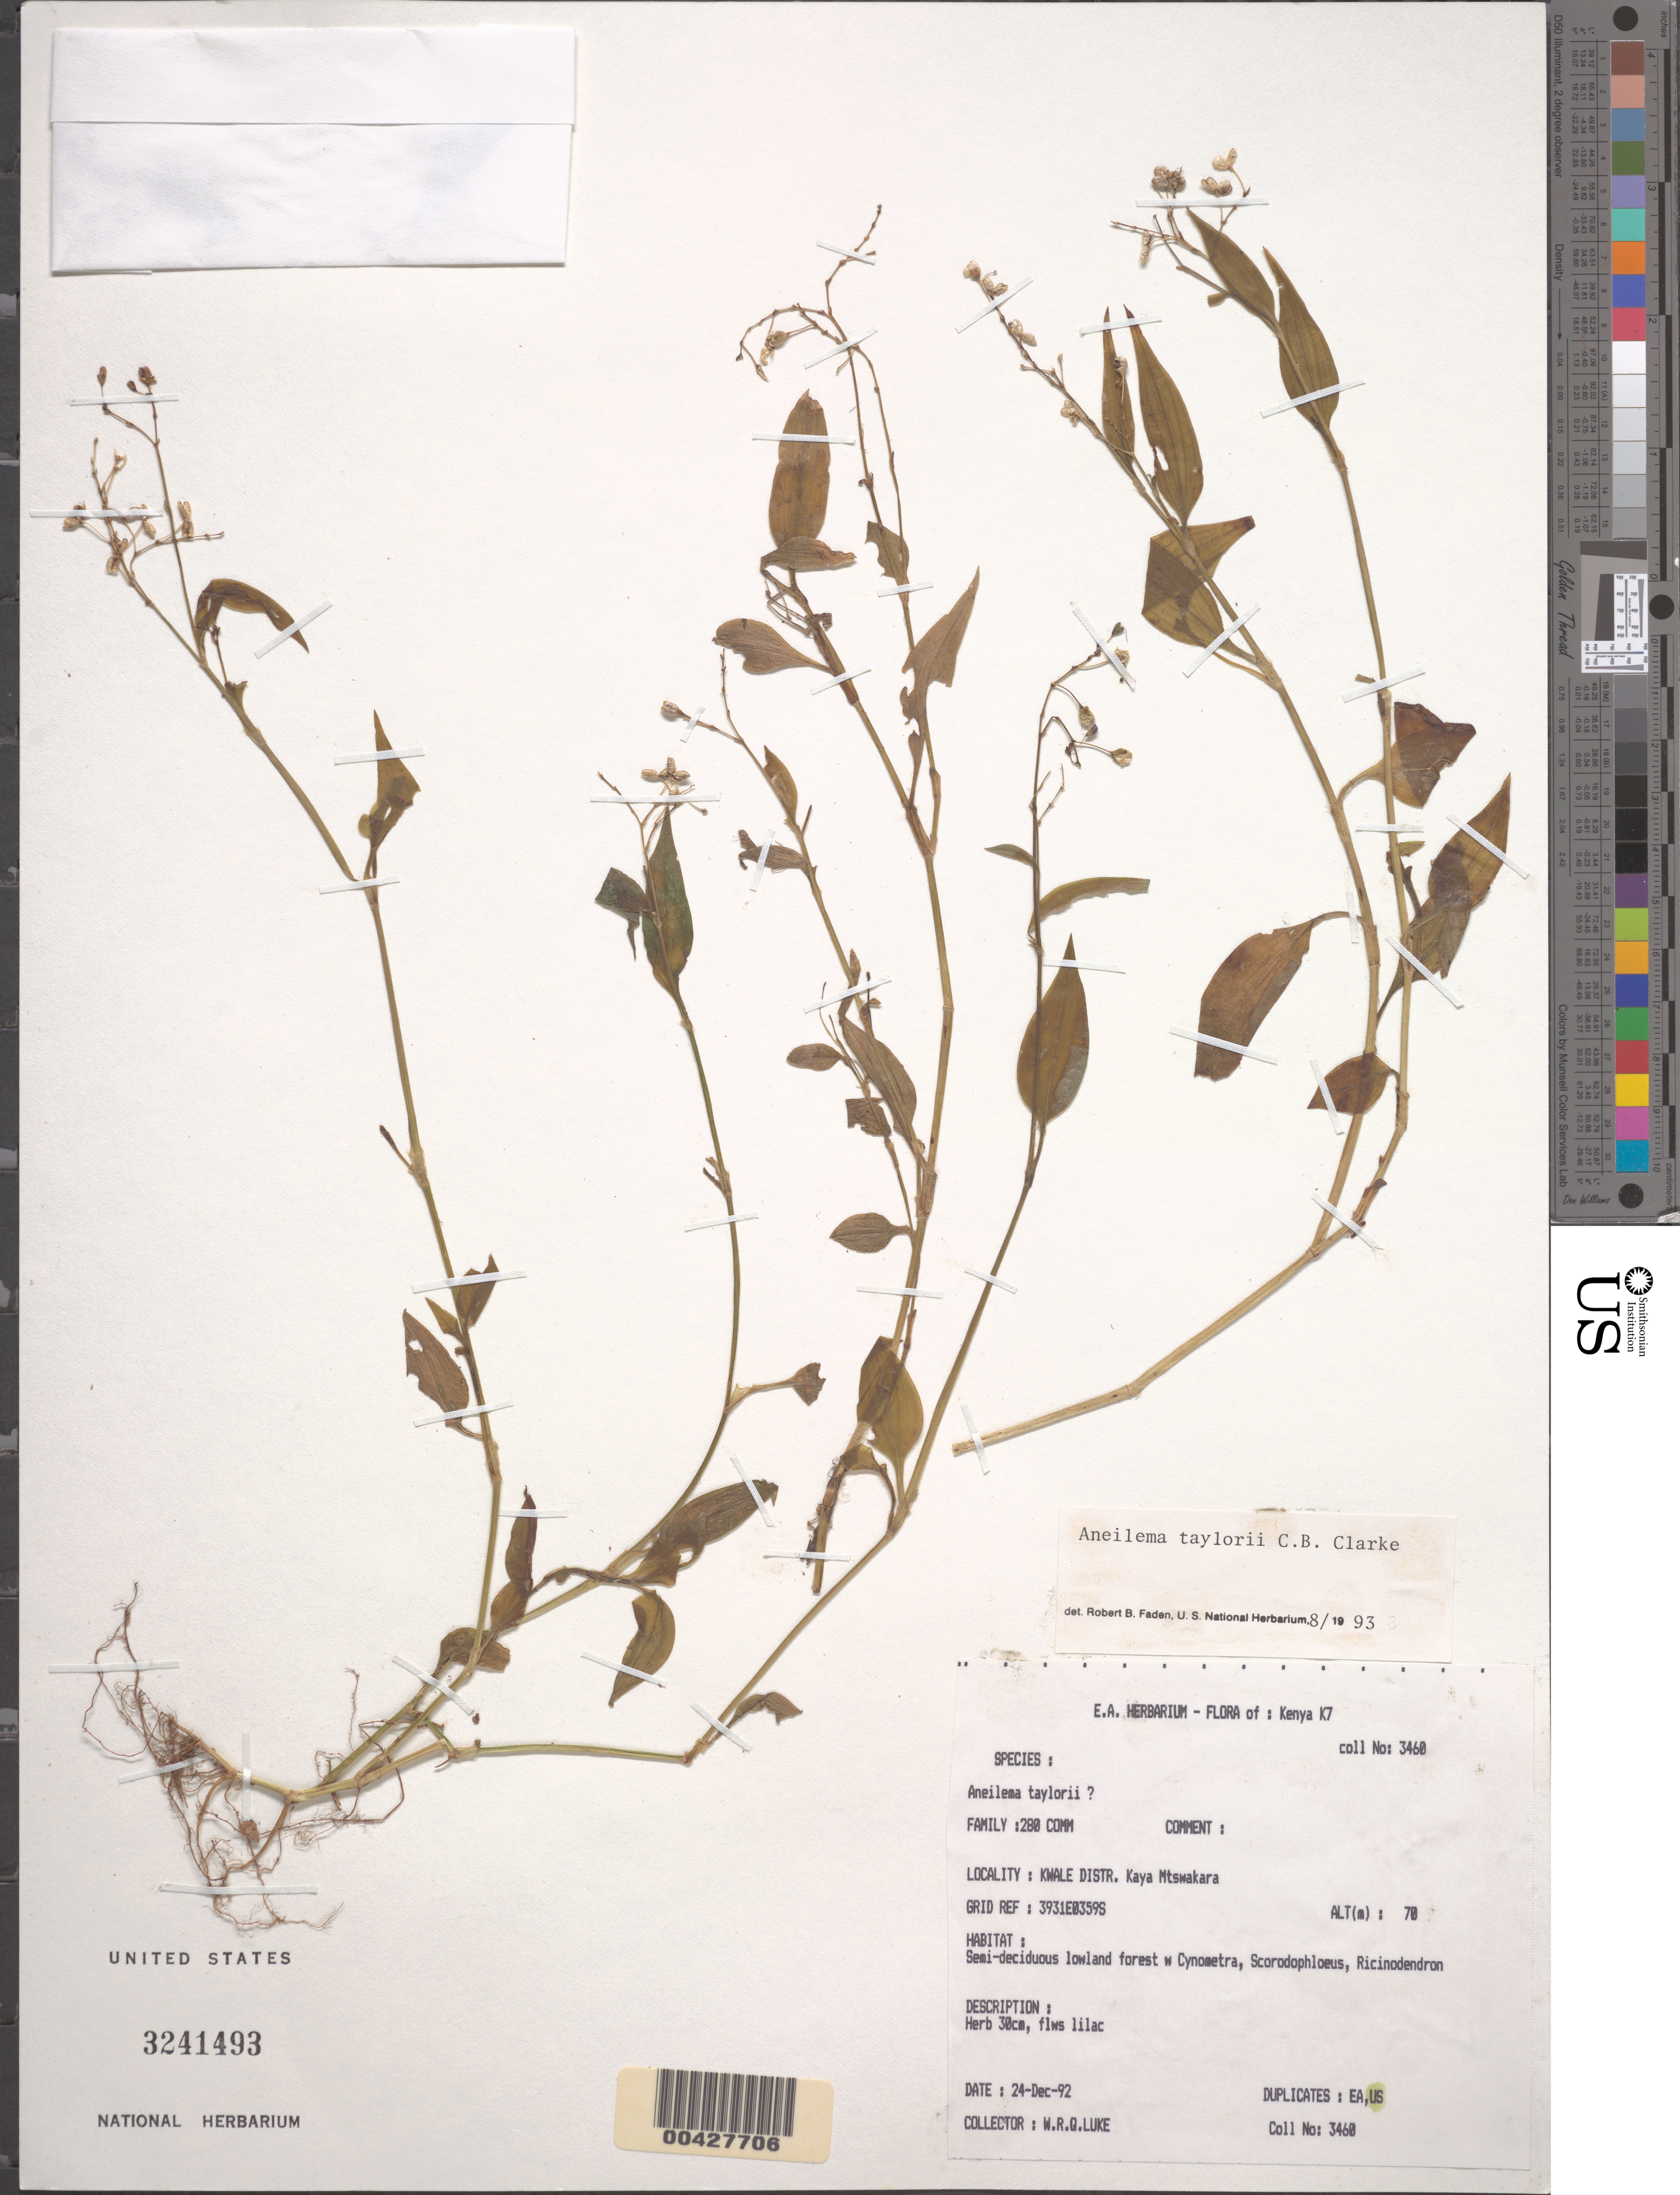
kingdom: Plantae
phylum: Tracheophyta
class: Liliopsida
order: Commelinales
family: Commelinaceae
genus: Aneilema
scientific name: Aneilema taylorii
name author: C.B. Clarke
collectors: M. Luke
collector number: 3460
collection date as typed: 24 Dec 1992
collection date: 1992-12-24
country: Kenya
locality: Kwale, kaya mtswakara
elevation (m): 70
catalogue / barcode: US 3241493